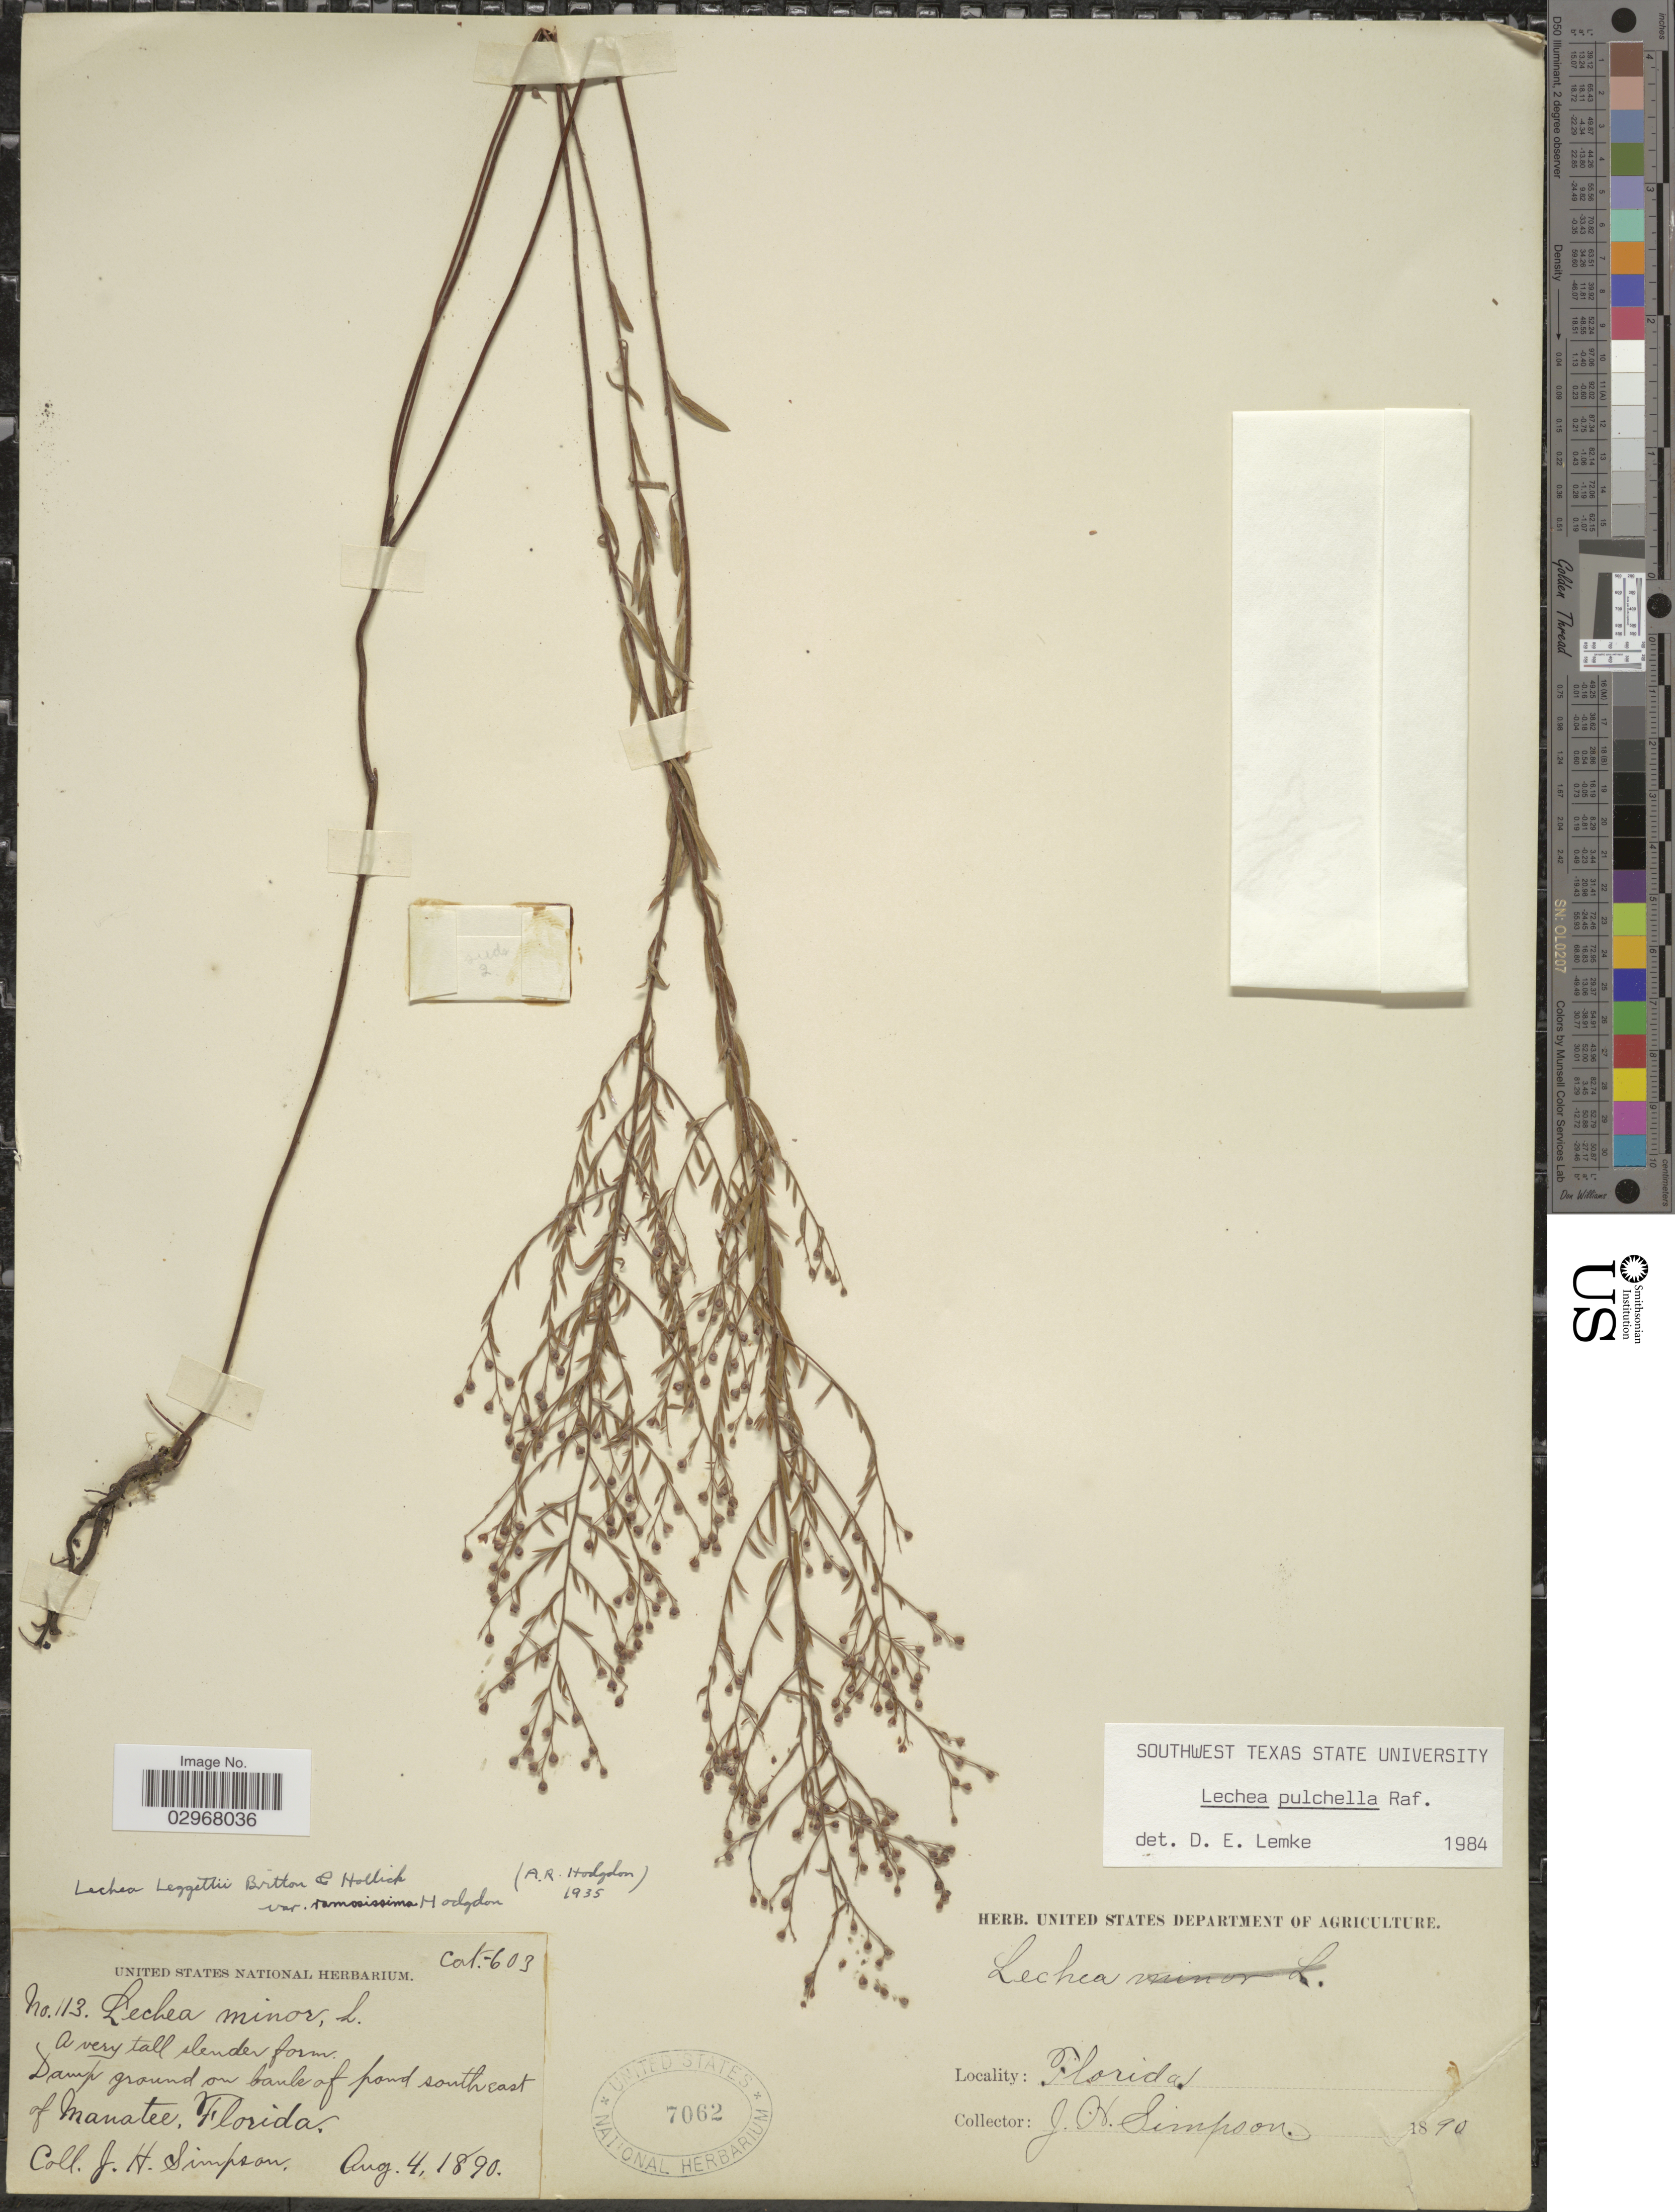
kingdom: Plantae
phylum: Tracheophyta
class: Magnoliopsida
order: Malvales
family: Cistaceae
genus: Lechea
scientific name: Lechea pulchella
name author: Raf.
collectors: J. H. Simpson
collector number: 113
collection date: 1890-08-04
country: United States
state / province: Florida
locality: Damp ground on bank of ponf south east of Manatee.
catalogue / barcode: US 7062